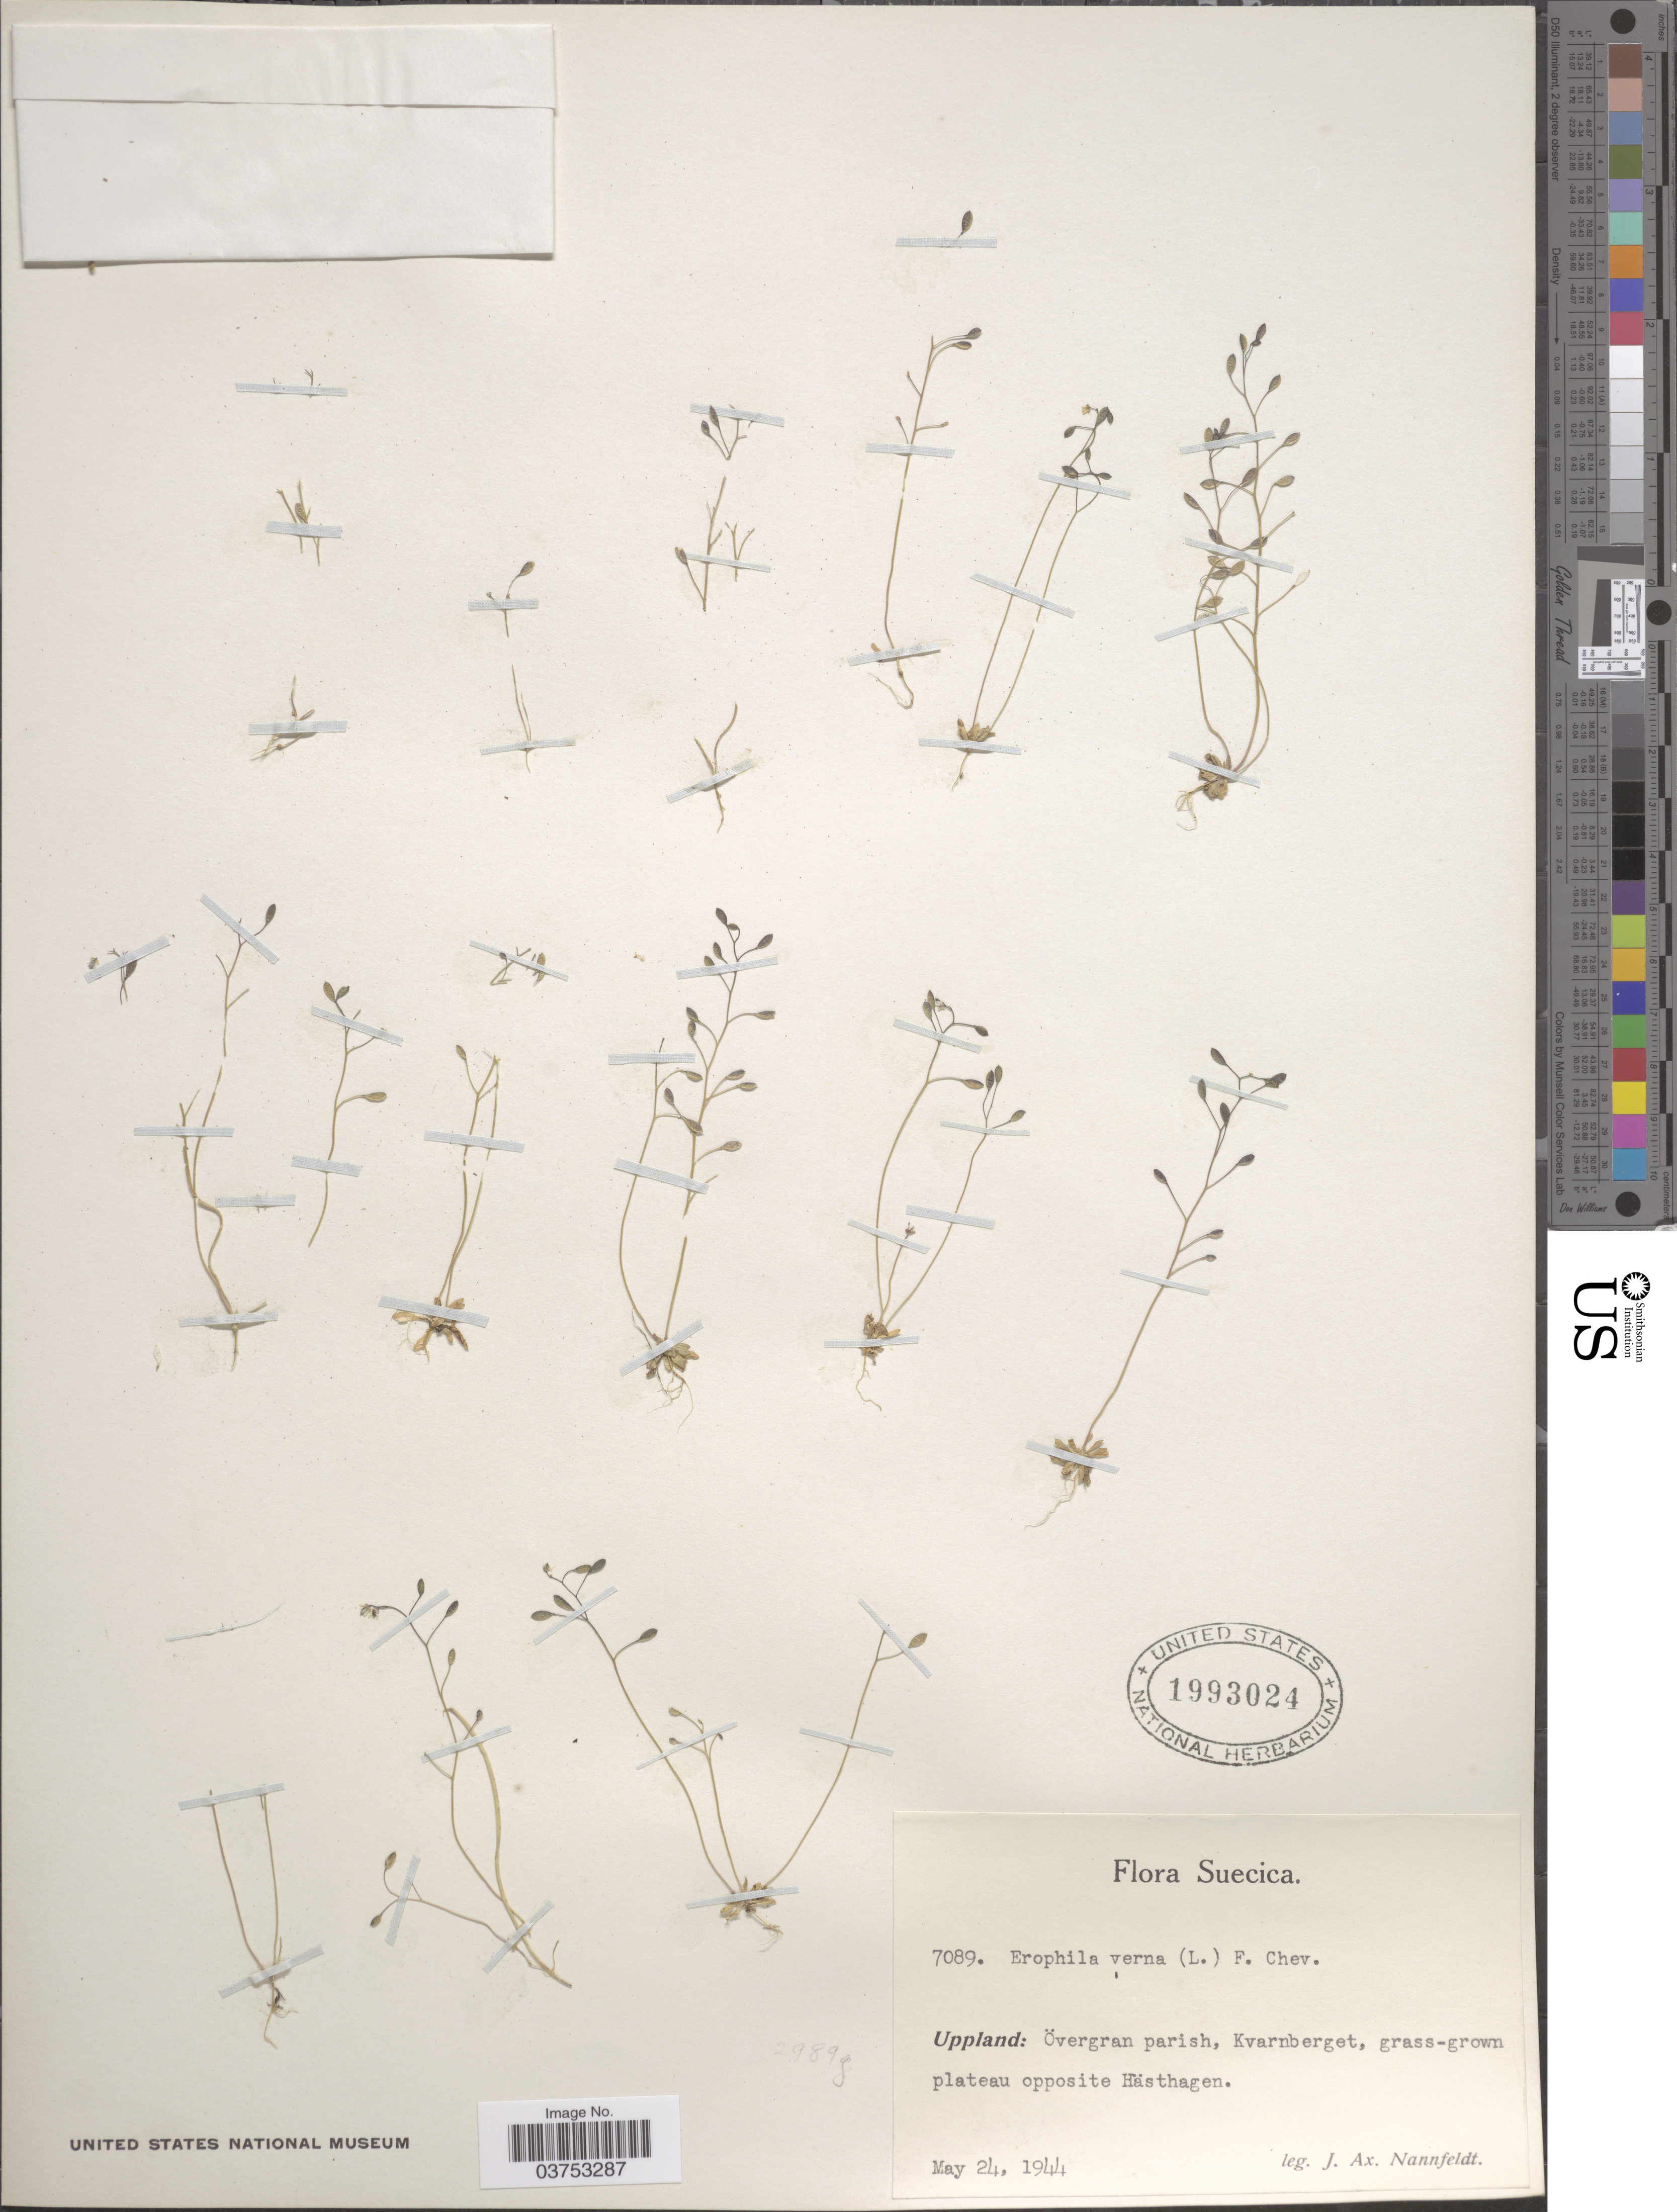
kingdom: Plantae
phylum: Tracheophyta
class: Magnoliopsida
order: Brassicales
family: Brassicaceae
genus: Draba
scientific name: Draba verna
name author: L.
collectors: J. Nannfeldt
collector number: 7089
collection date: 1944-05-24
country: Sweden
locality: Uppland: Övergran parish, Kvarnberget, grass-grown plateau opposite Hästhagen.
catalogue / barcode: US 1993024